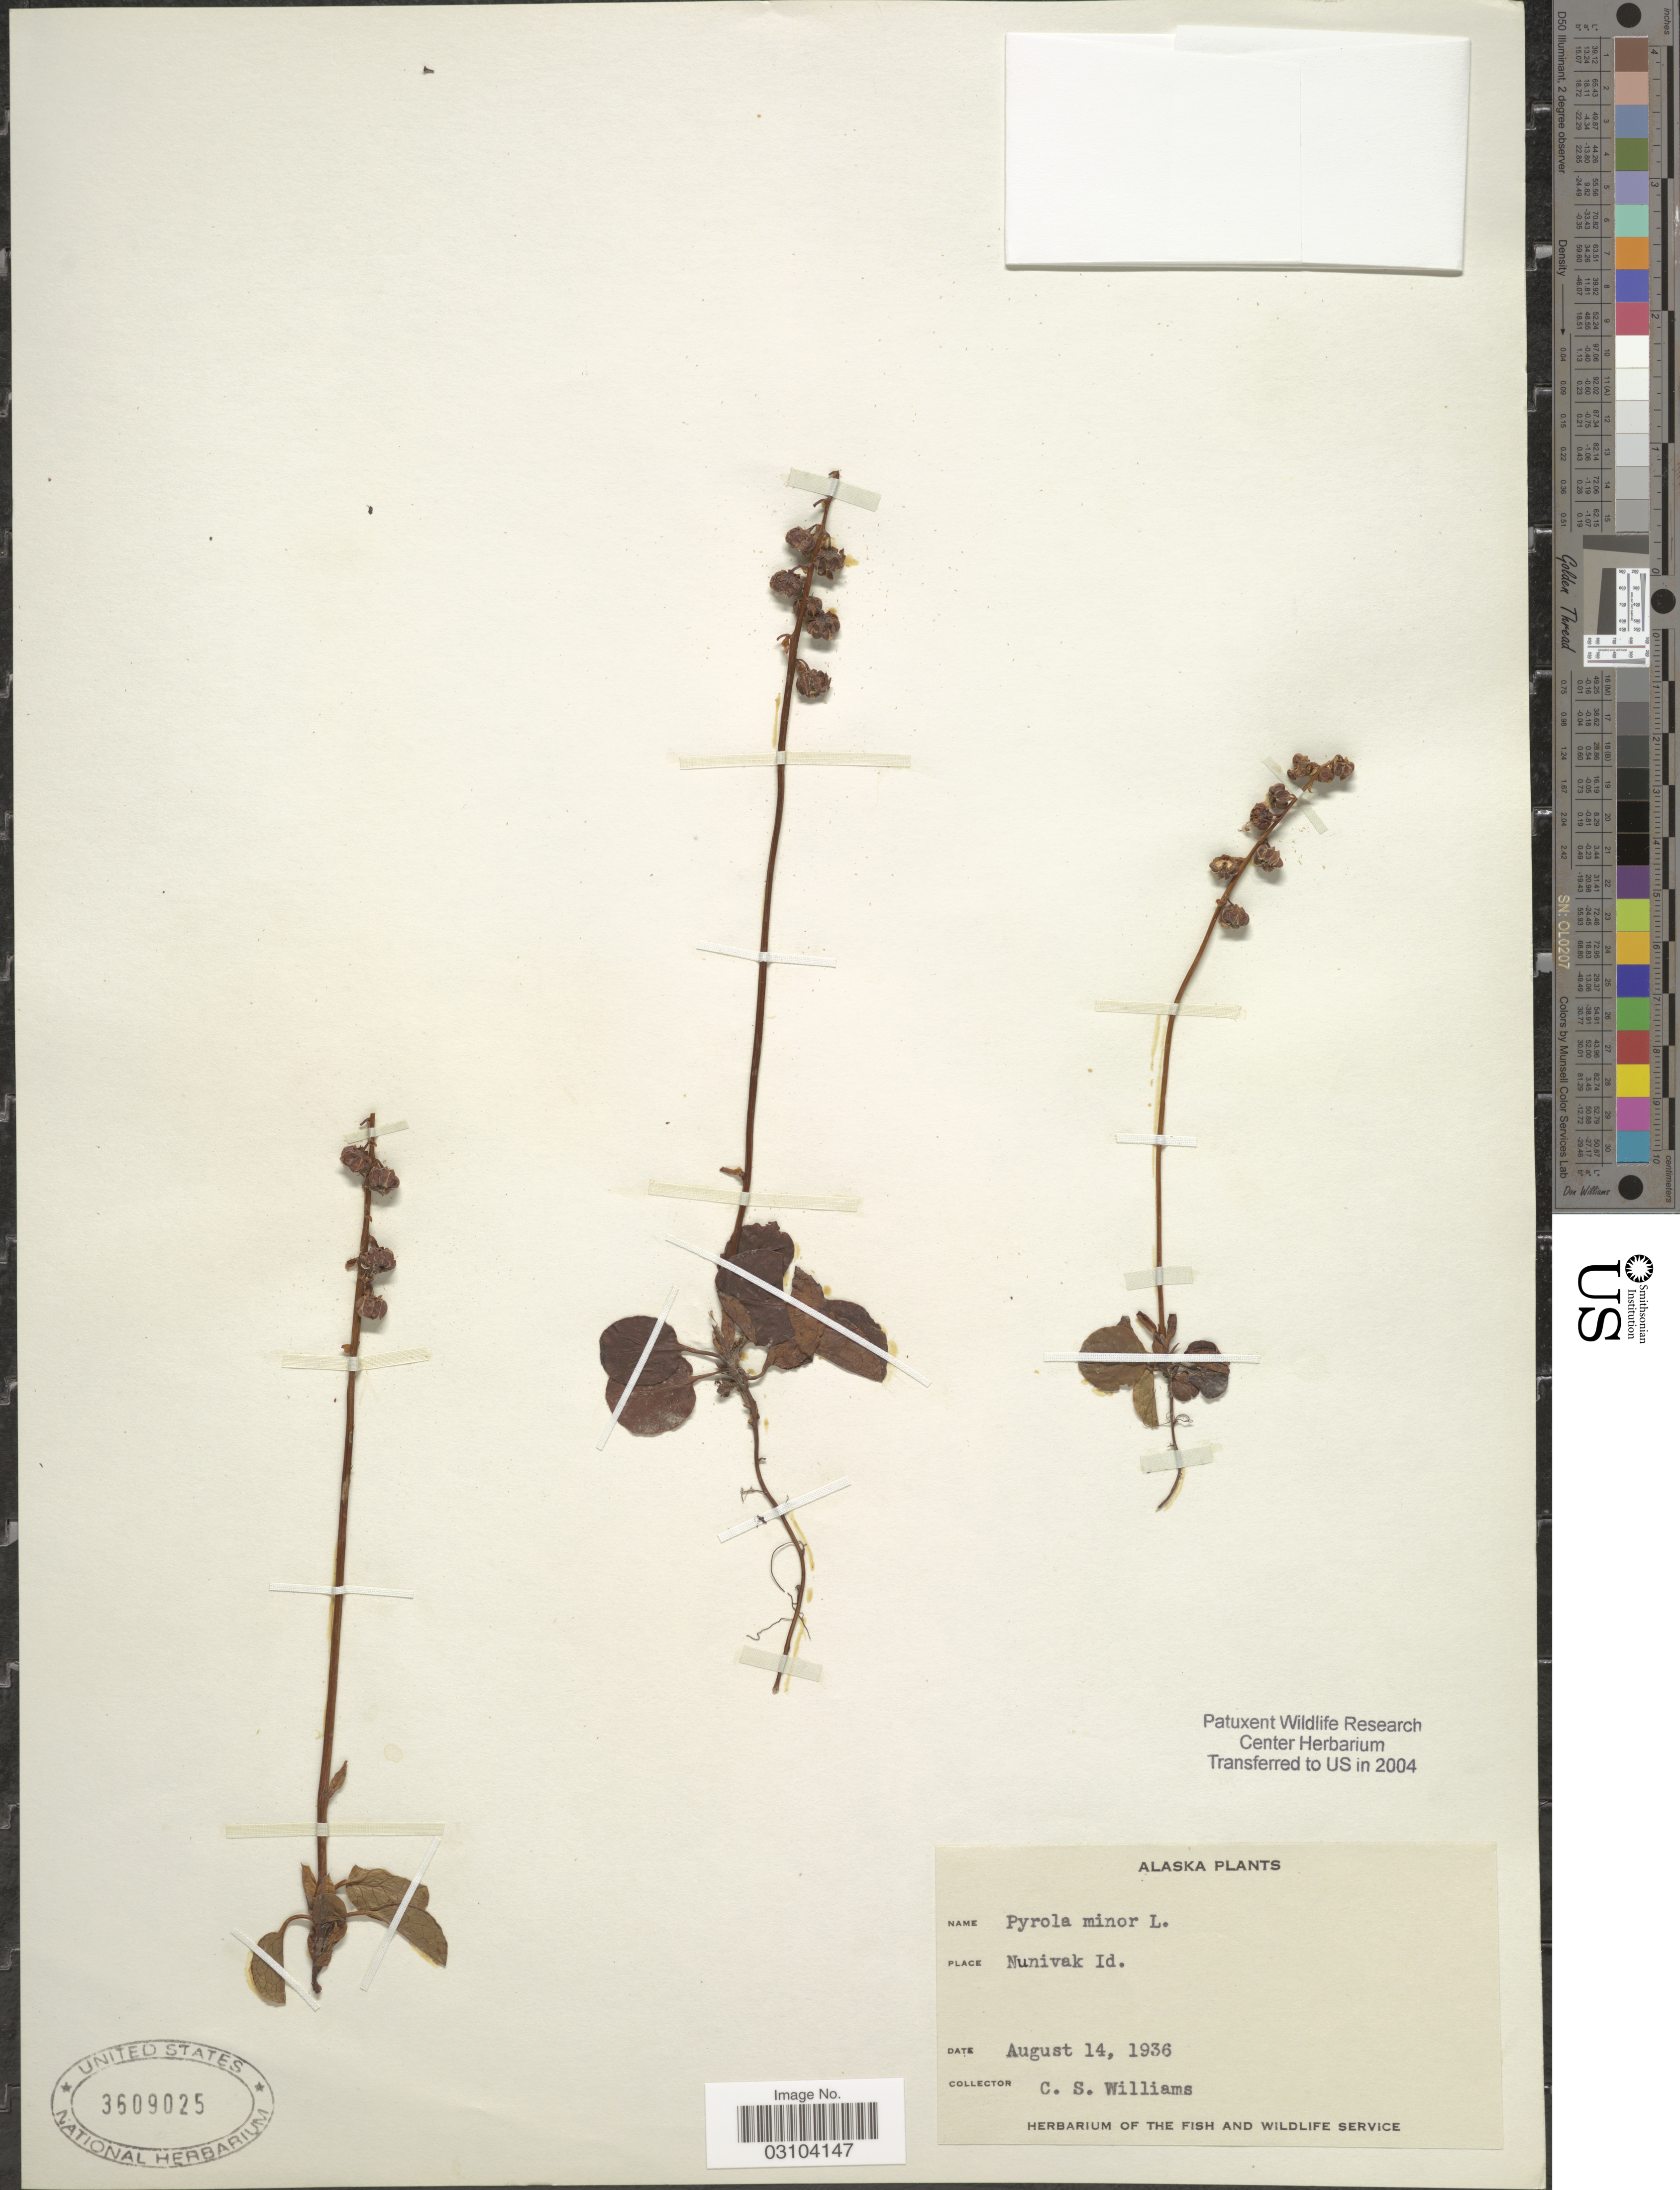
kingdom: Plantae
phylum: Tracheophyta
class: Magnoliopsida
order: Ericales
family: Ericaceae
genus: Pyrola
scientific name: Pyrola minor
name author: L.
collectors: C. Williams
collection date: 1936-08-14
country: United States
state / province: Alaska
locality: Nunivak Id.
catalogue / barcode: US 3609025